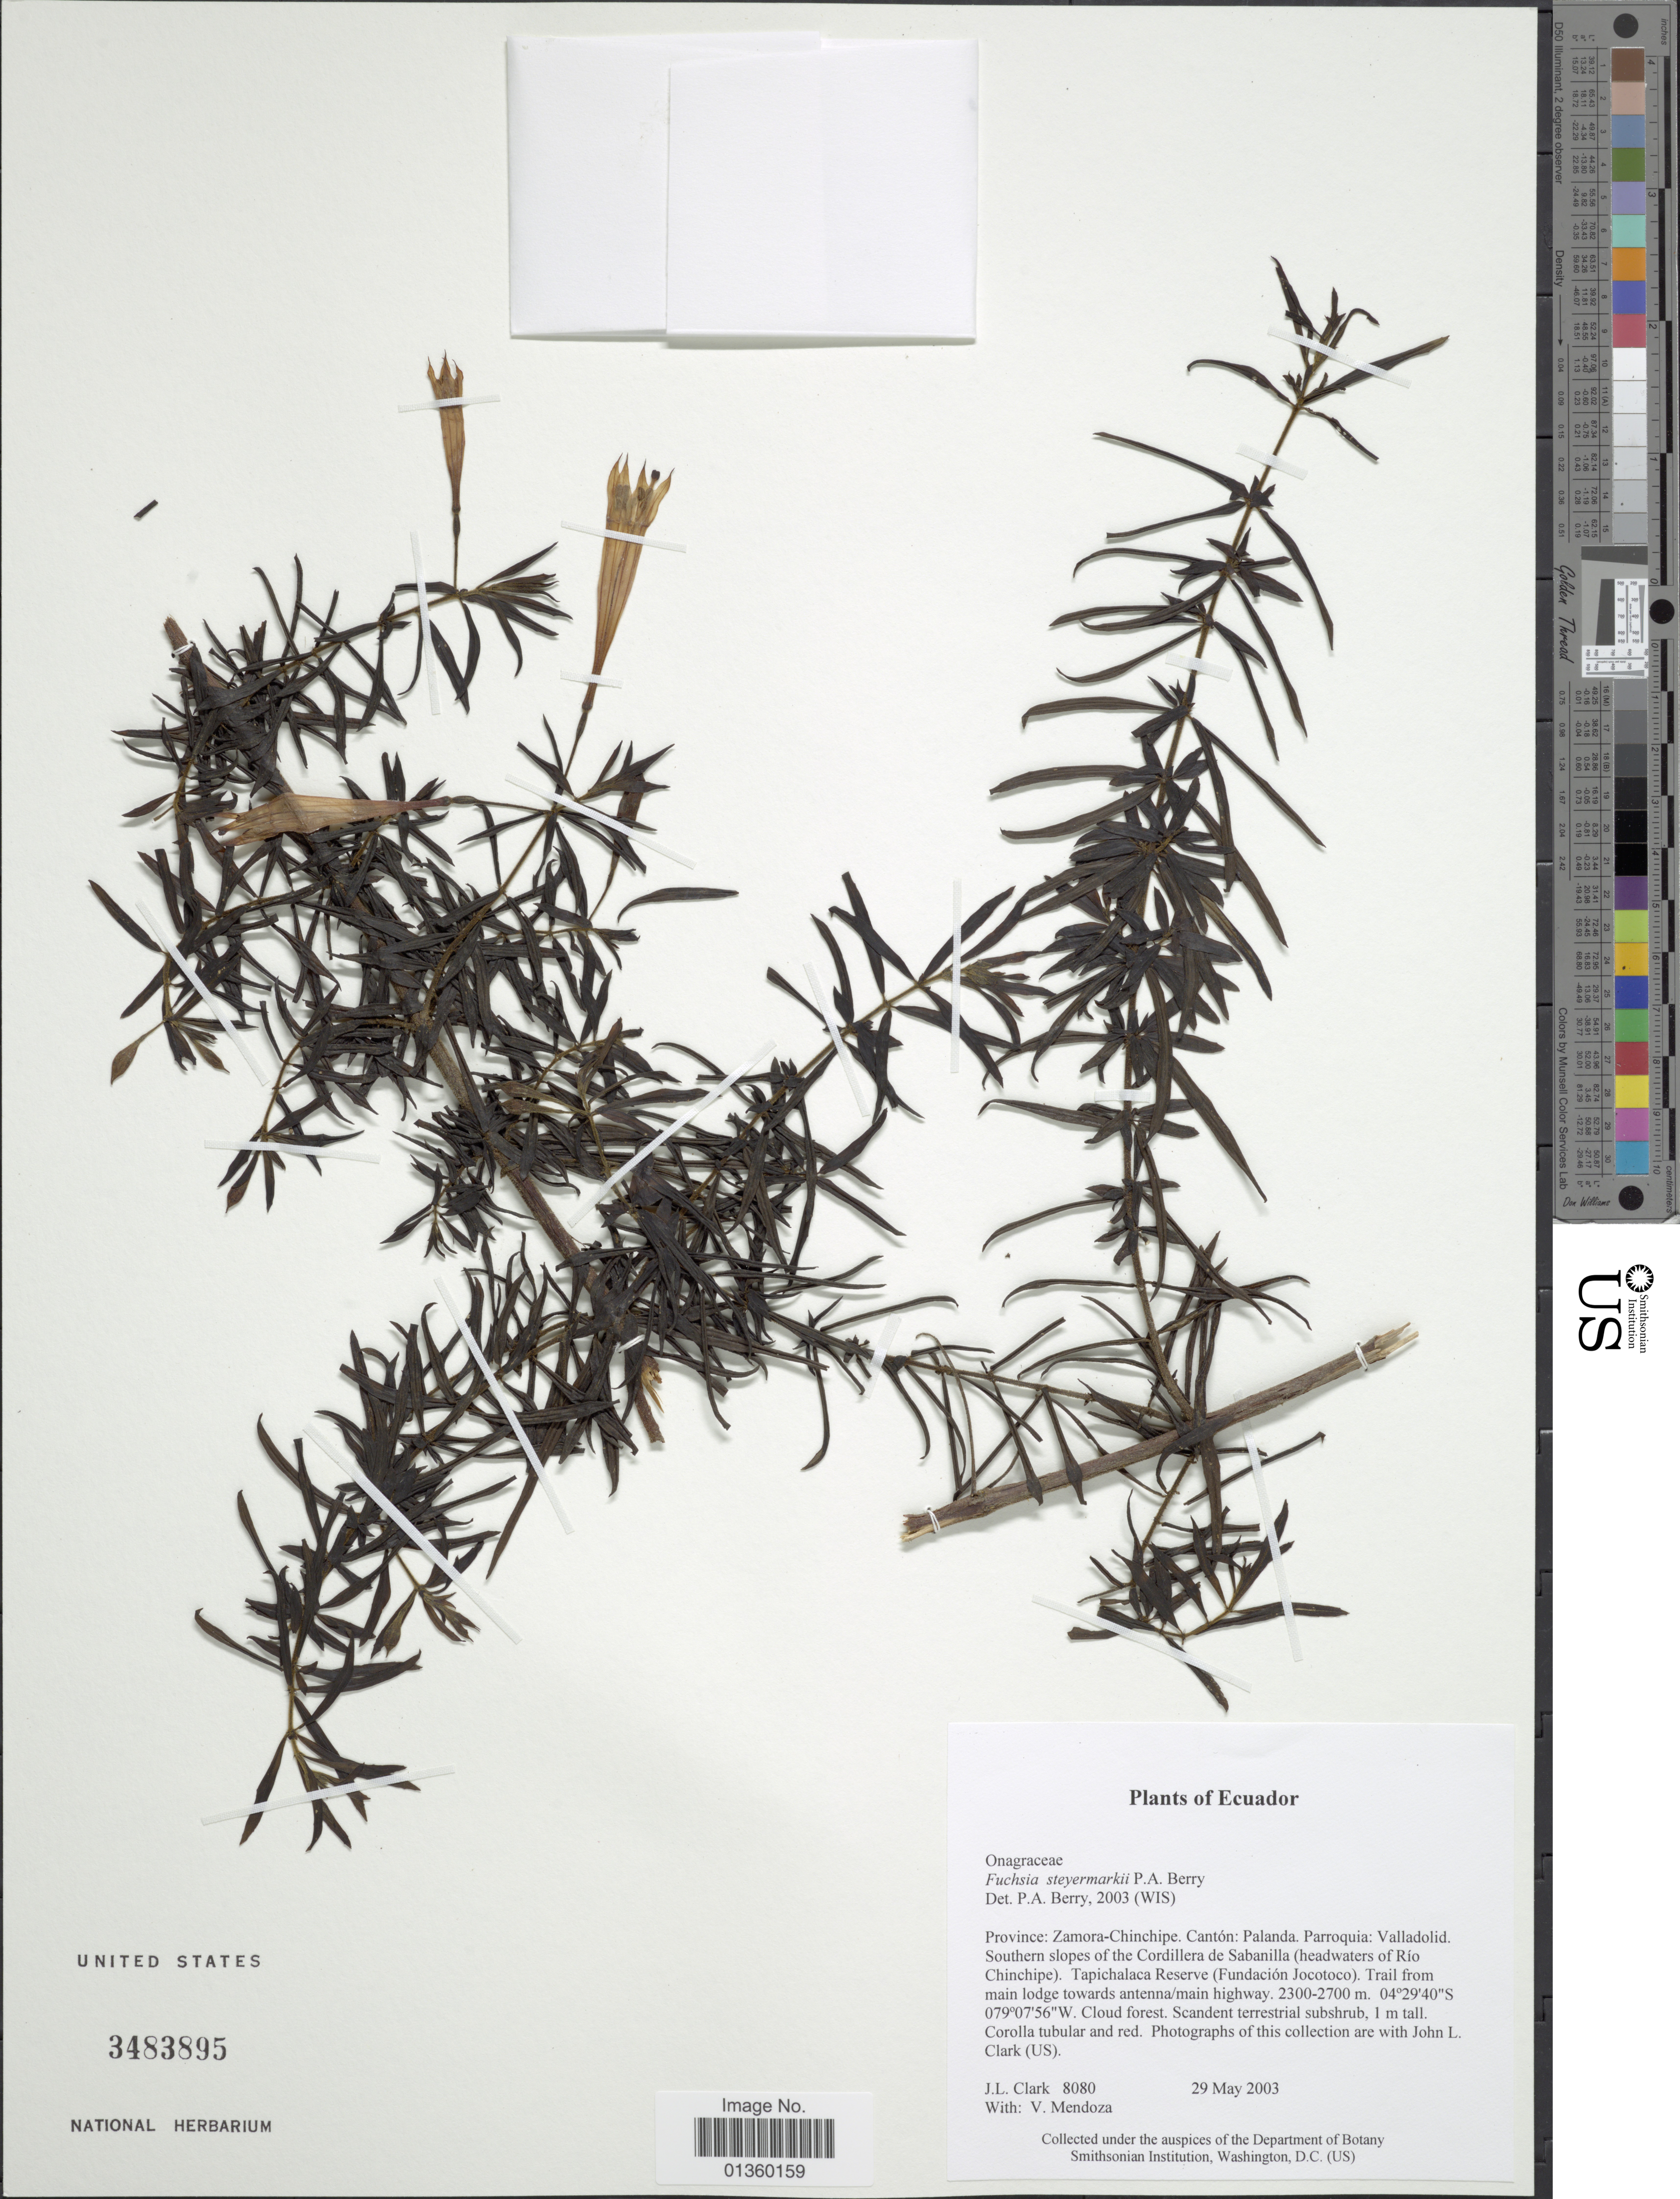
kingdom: Plantae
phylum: Tracheophyta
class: Magnoliopsida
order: Myrtales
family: Onagraceae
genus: Fuchsia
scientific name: Fuchsia steyermarkii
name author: P.E. Berry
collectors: J. L. Clark & V. Mendoza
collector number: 8080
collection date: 2003-05-29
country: Ecuador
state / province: Zamora-Chinchipe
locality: Cantón: Palanda. Parroquia: Valldolid. Southern slopes of the Cordillra de Sabanilla (headwaters of Río Chinchipe). Tapichalaca Reserve (Fundación Jocotoco). Trail from main lodge towards antenna/main highway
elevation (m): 2300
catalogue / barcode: US 3483895